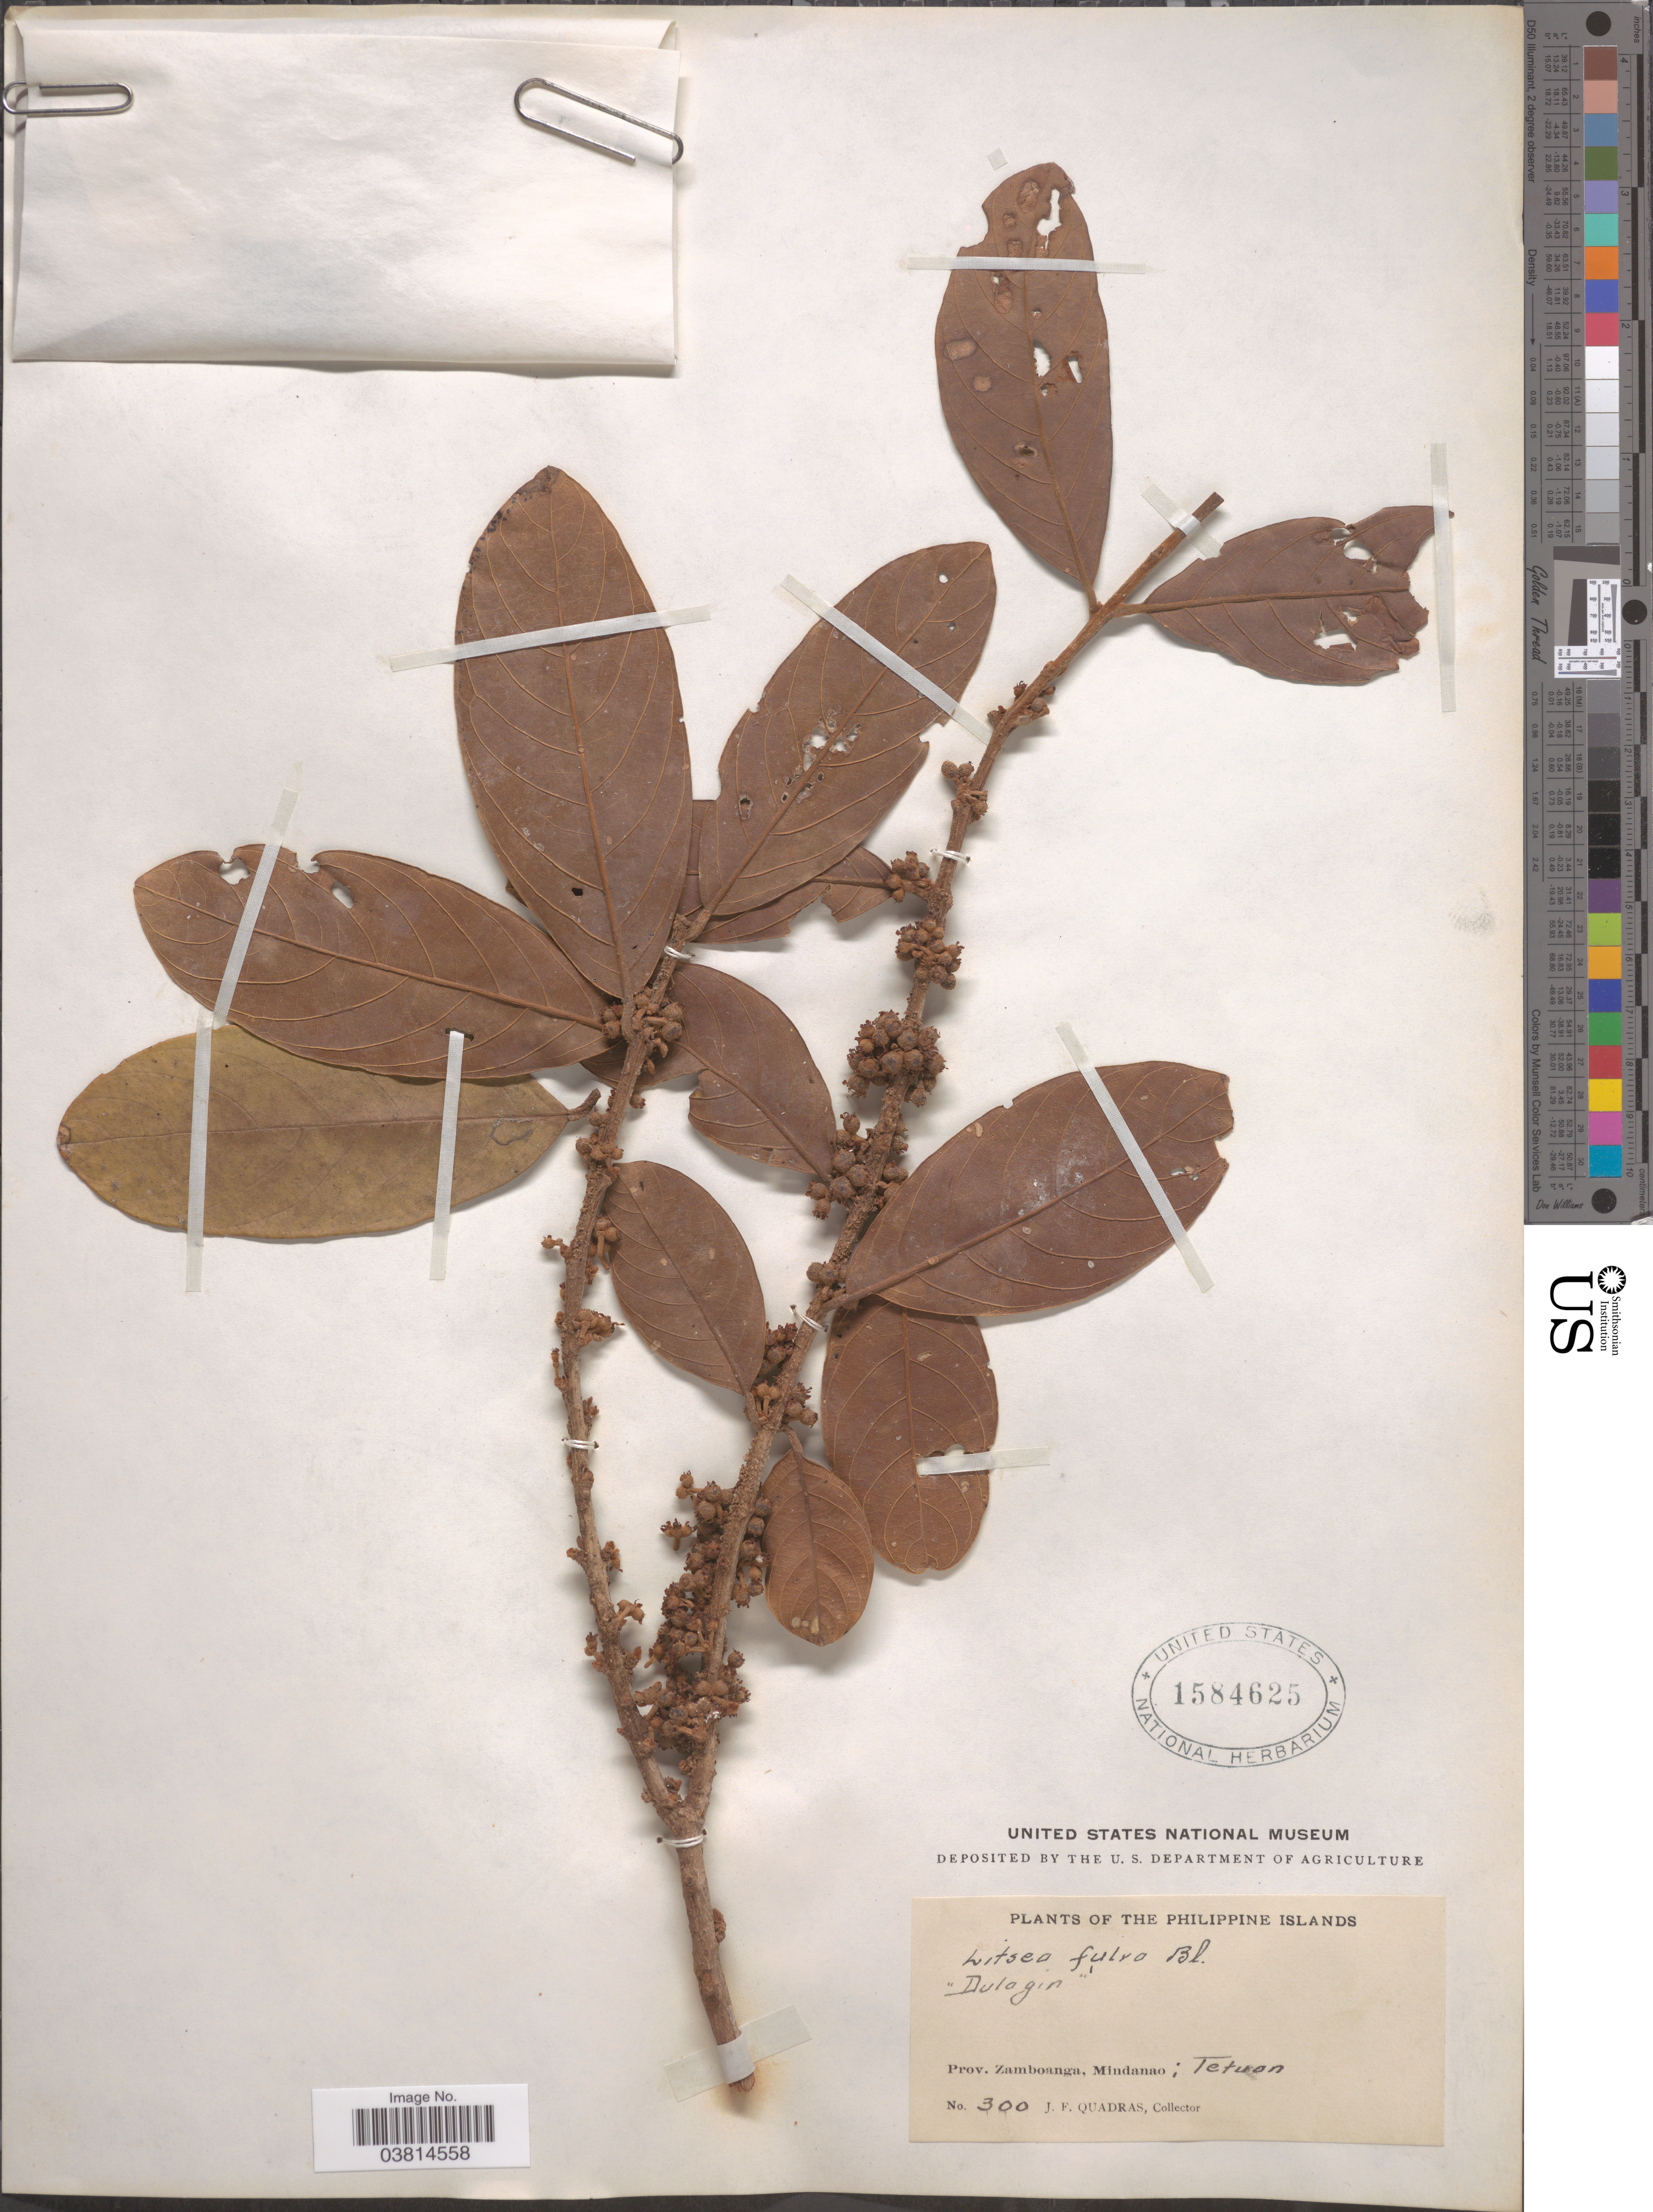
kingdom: Plantae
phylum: Tracheophyta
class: Magnoliopsida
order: Laurales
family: Lauraceae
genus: Litsea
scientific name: Litsea fulva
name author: (Blume) Fern.-Vill.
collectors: J. Quadras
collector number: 300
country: Philippines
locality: Prov. zamboanga, Mindanao; Tetuan.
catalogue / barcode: US 1584625